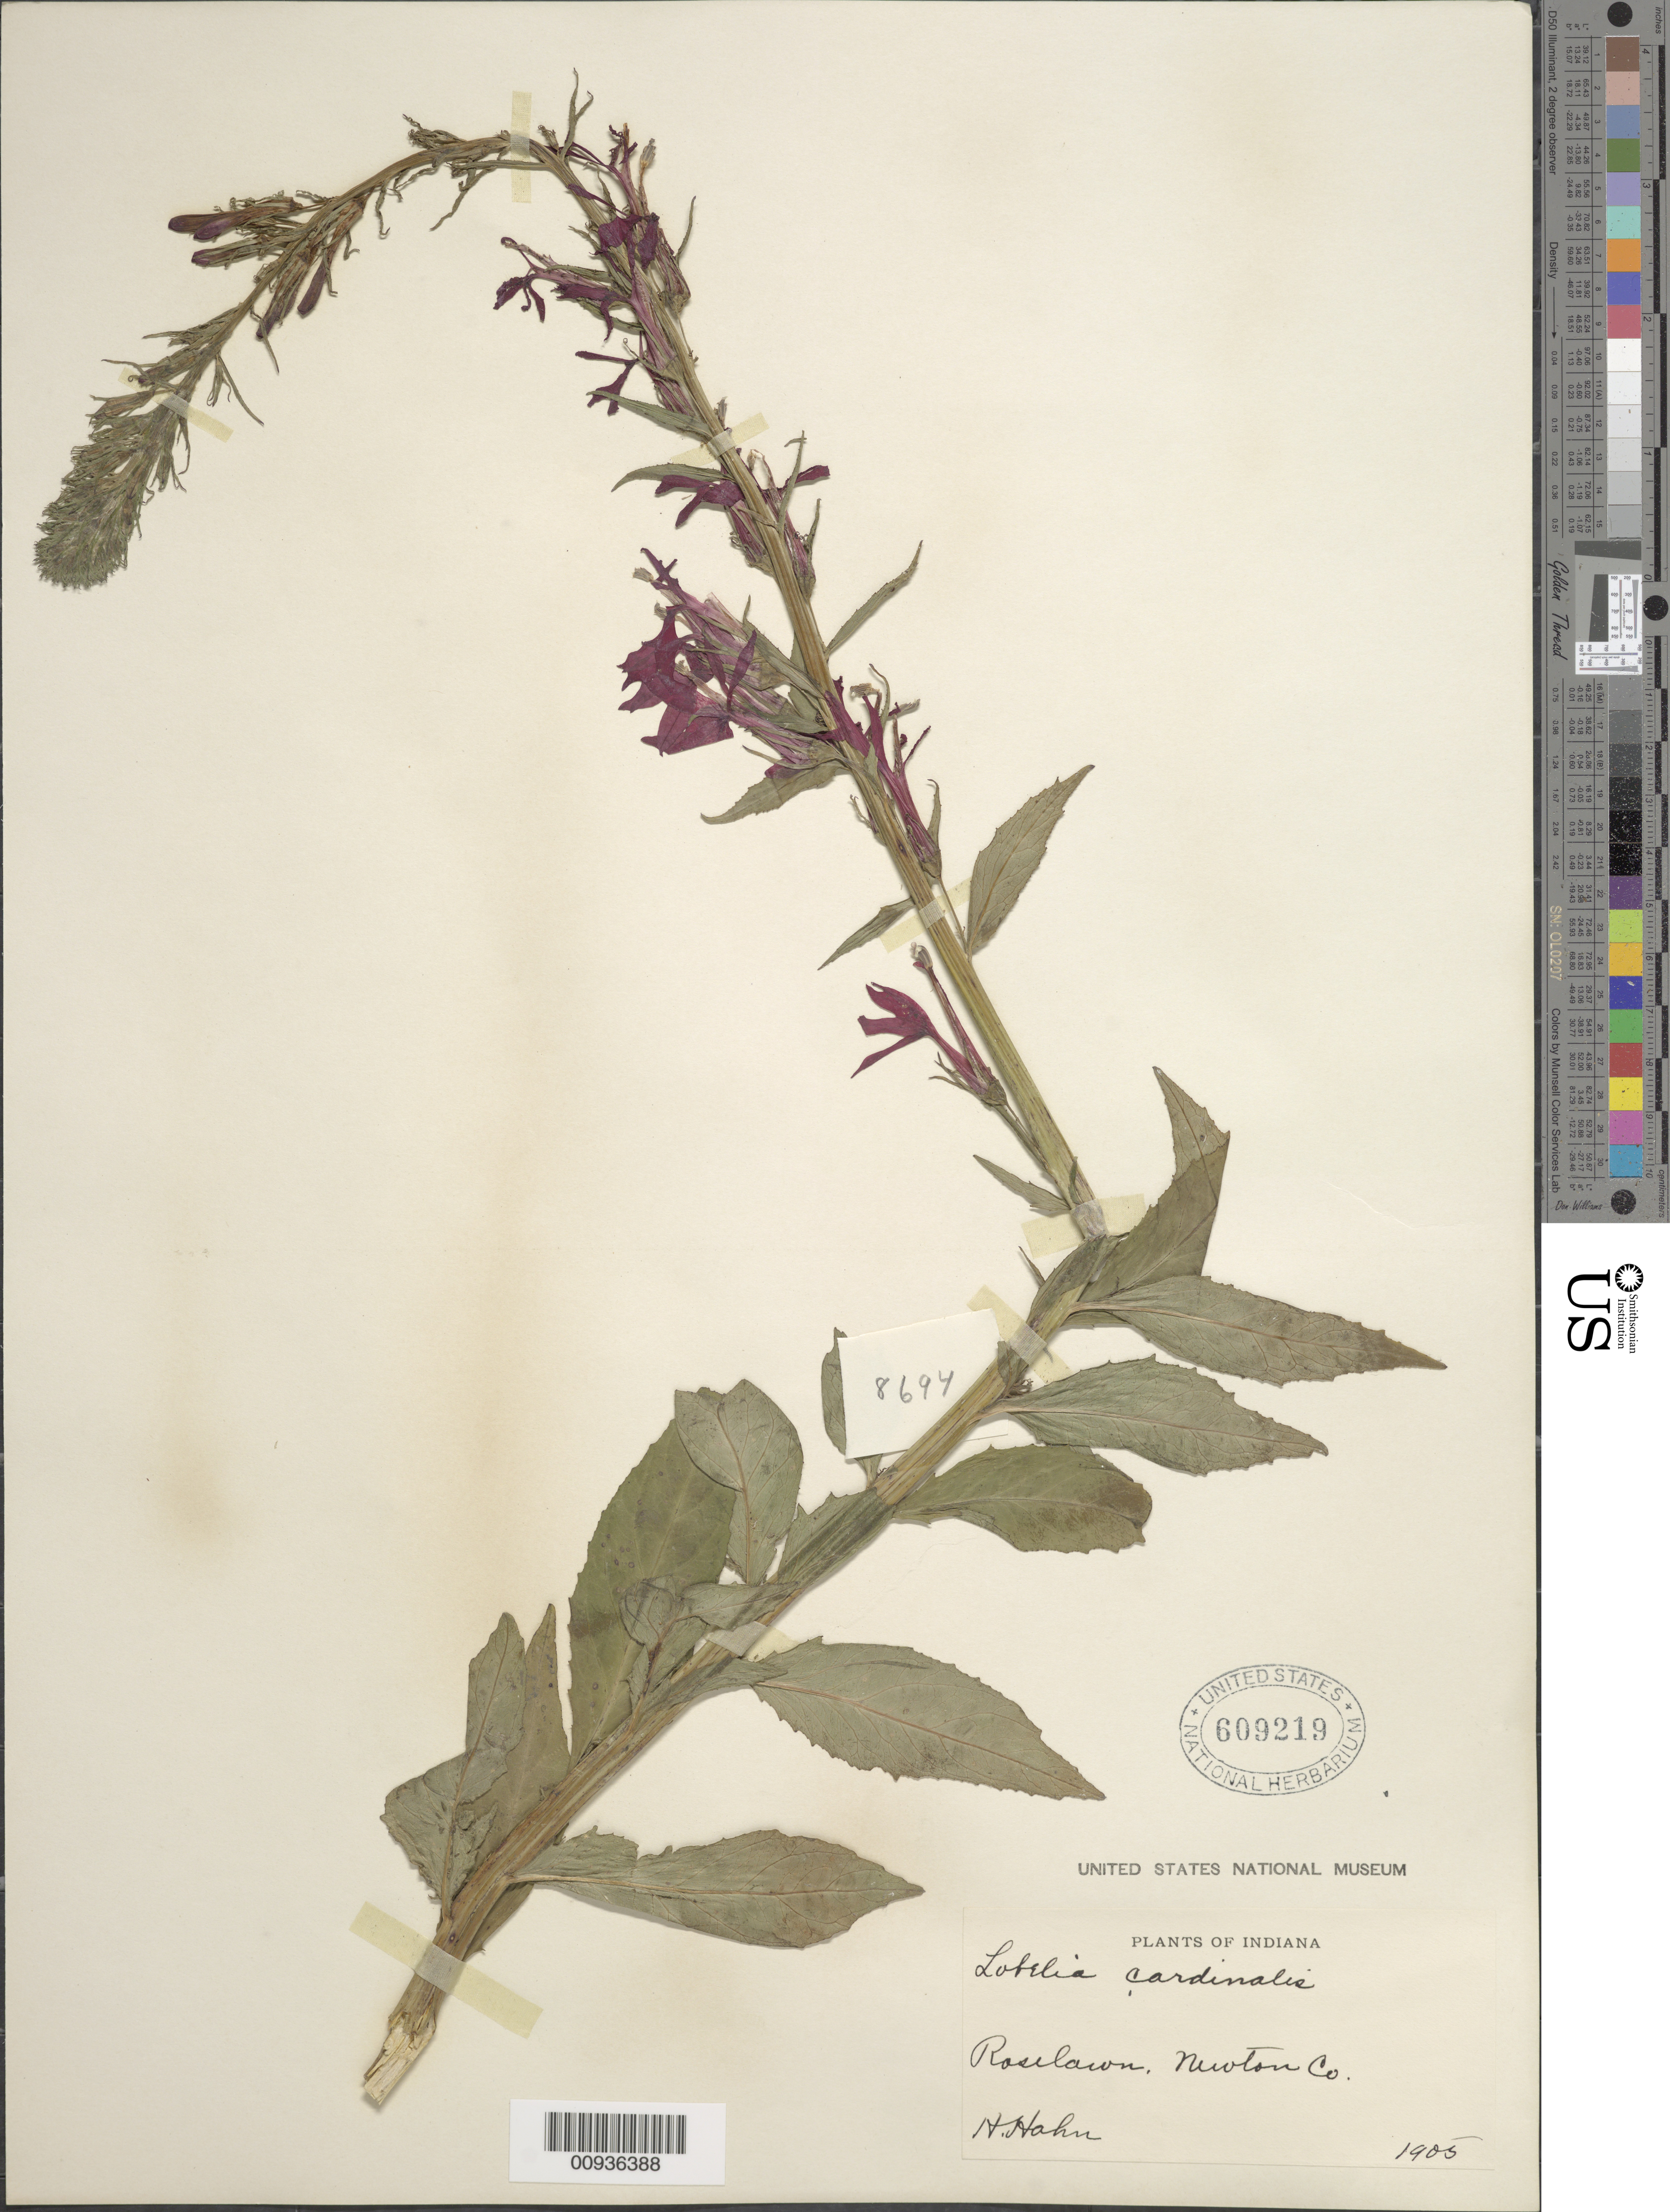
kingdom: Plantae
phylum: Tracheophyta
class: Magnoliopsida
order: Asterales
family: Campanulaceae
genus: Lobelia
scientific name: Lobelia cardinalis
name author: L.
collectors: H. Hahn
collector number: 8694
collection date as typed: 1905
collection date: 1905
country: United States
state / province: Indiana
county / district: Newton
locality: Roselawn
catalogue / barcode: US 609219